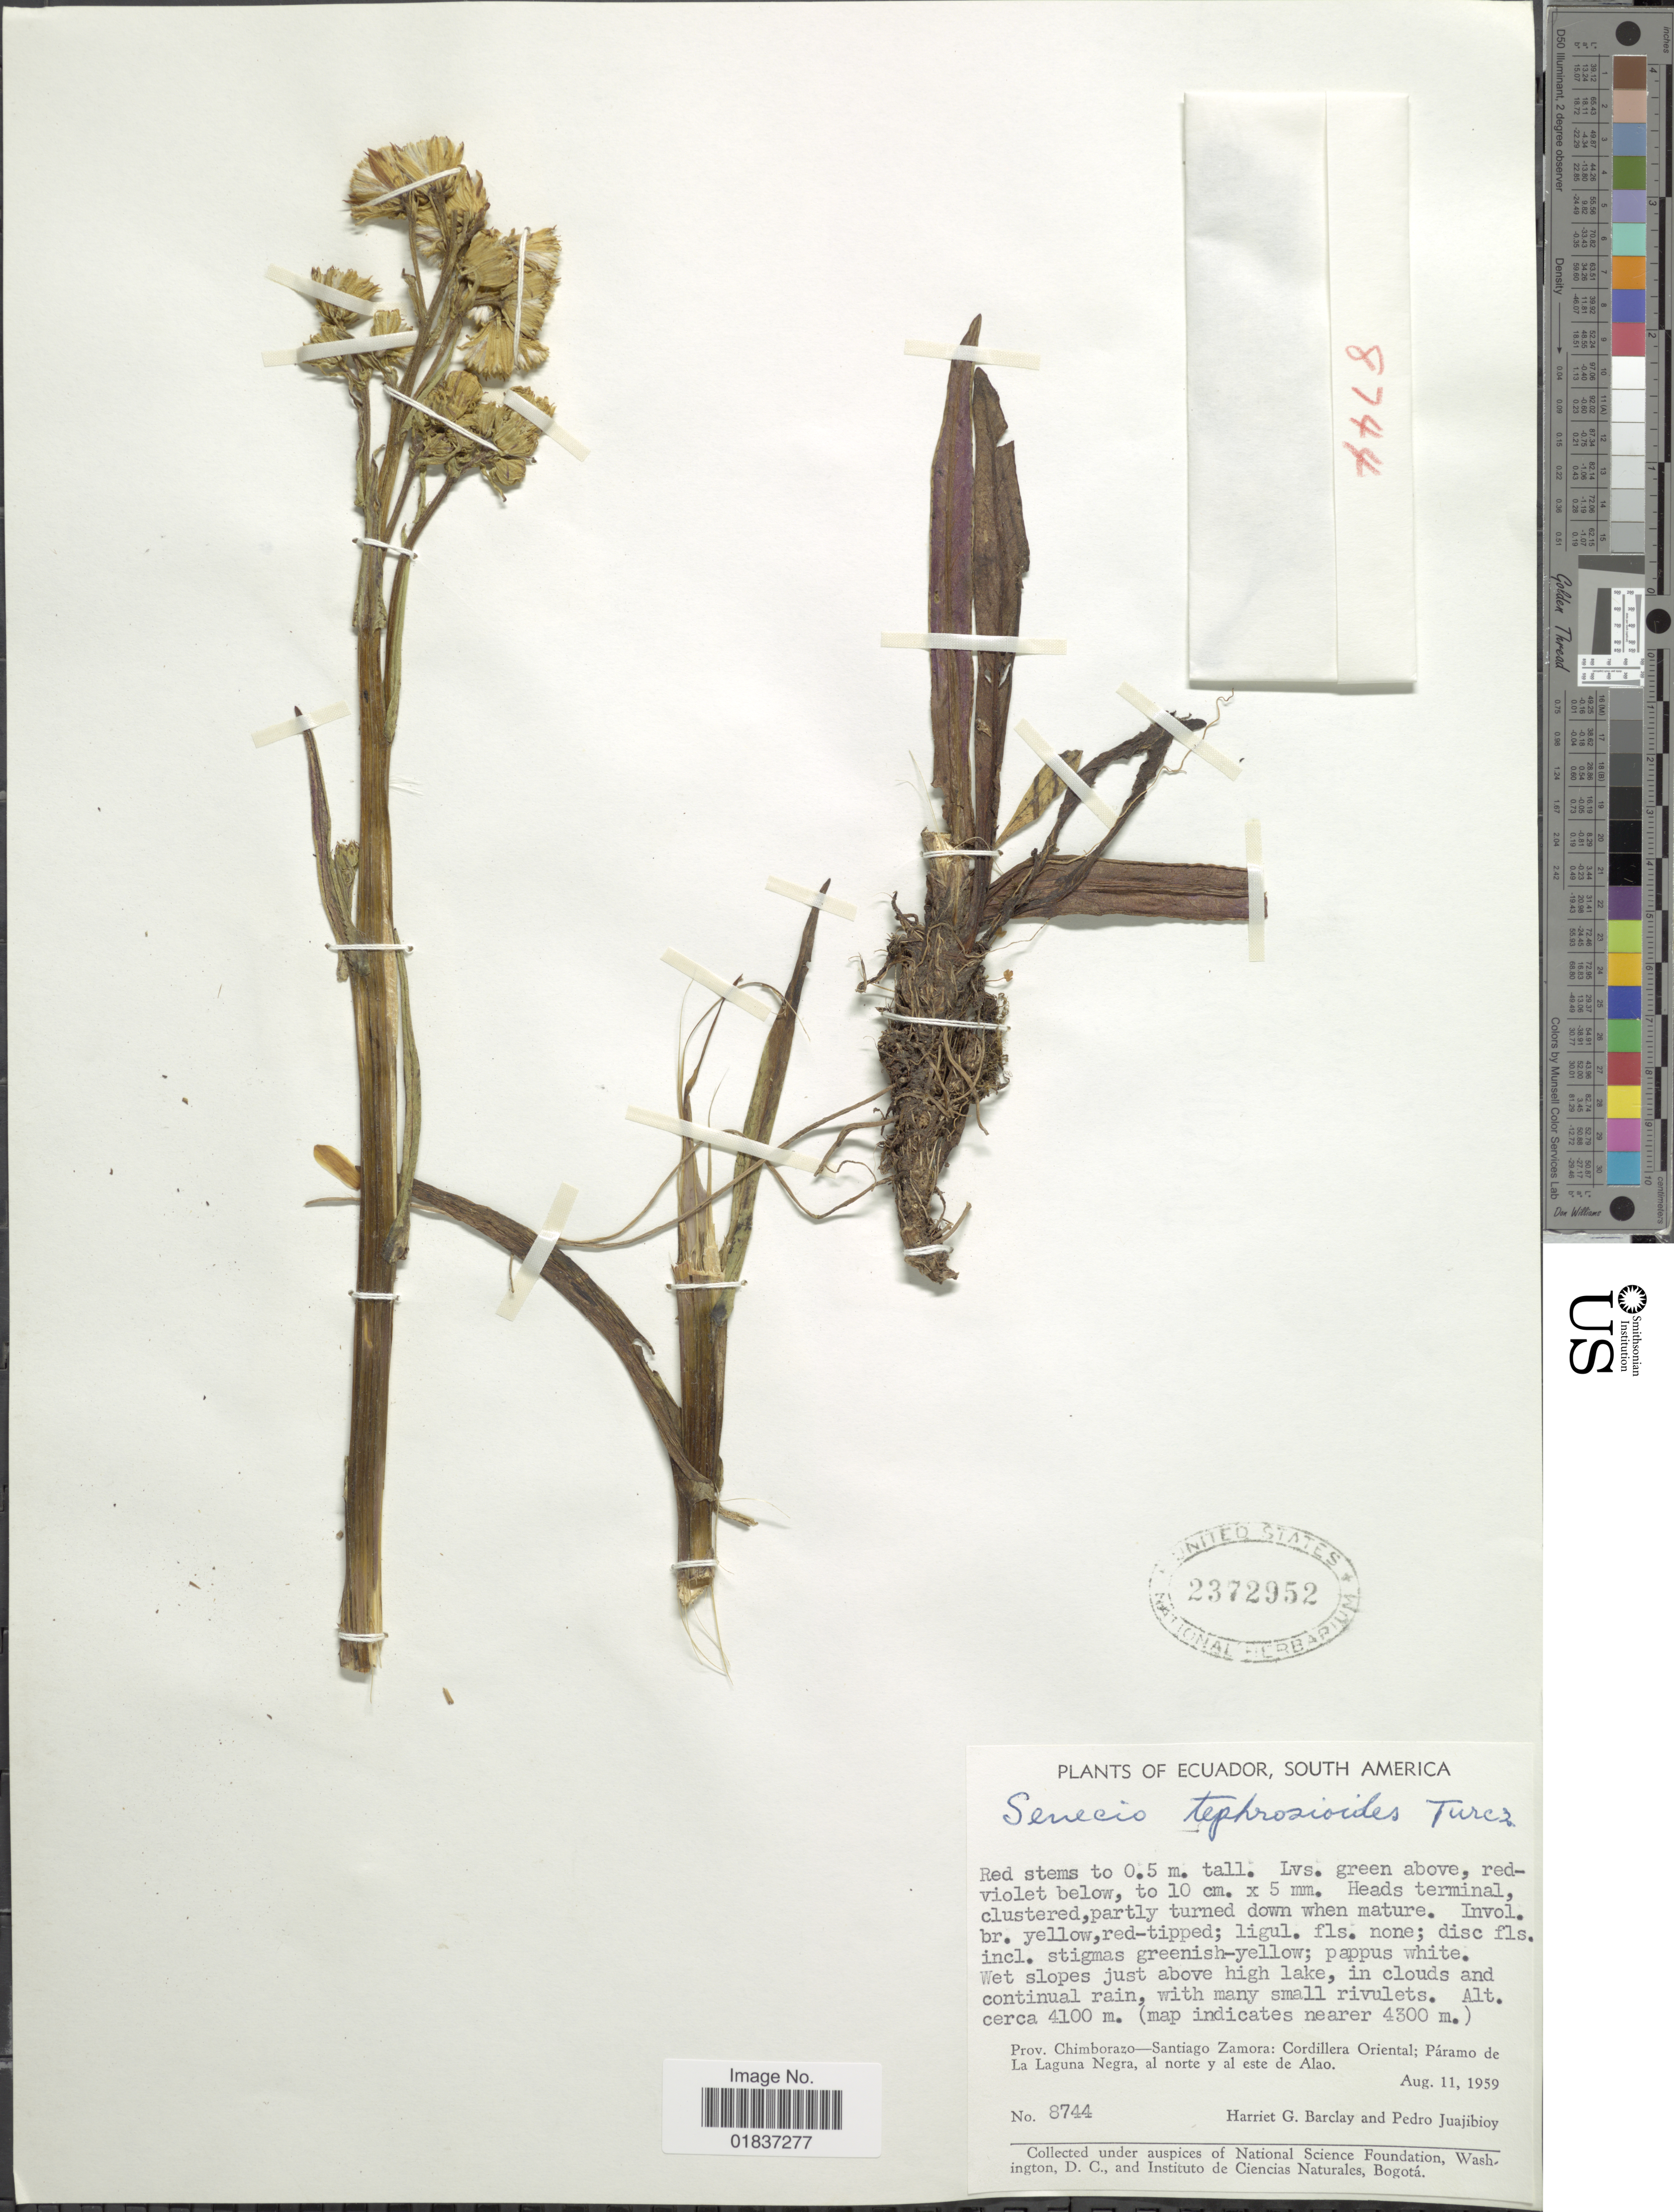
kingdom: Plantae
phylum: Tracheophyta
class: Magnoliopsida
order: Asterales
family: Asteraceae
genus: Senecio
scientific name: Senecio tephrosioides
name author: Turcz.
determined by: Salomon, Luciana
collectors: H. G. Barclay & P. Juajibioy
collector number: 8744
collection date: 1959-08-11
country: Ecuador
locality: West slopes just above high lake, in cloads and continual rain. Prov. Chimborazo-Santiago Zamora: Cordillera Oriental;paramo de La Laguna Negra, al norte y al este de Alao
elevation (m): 4100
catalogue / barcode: US 2372952